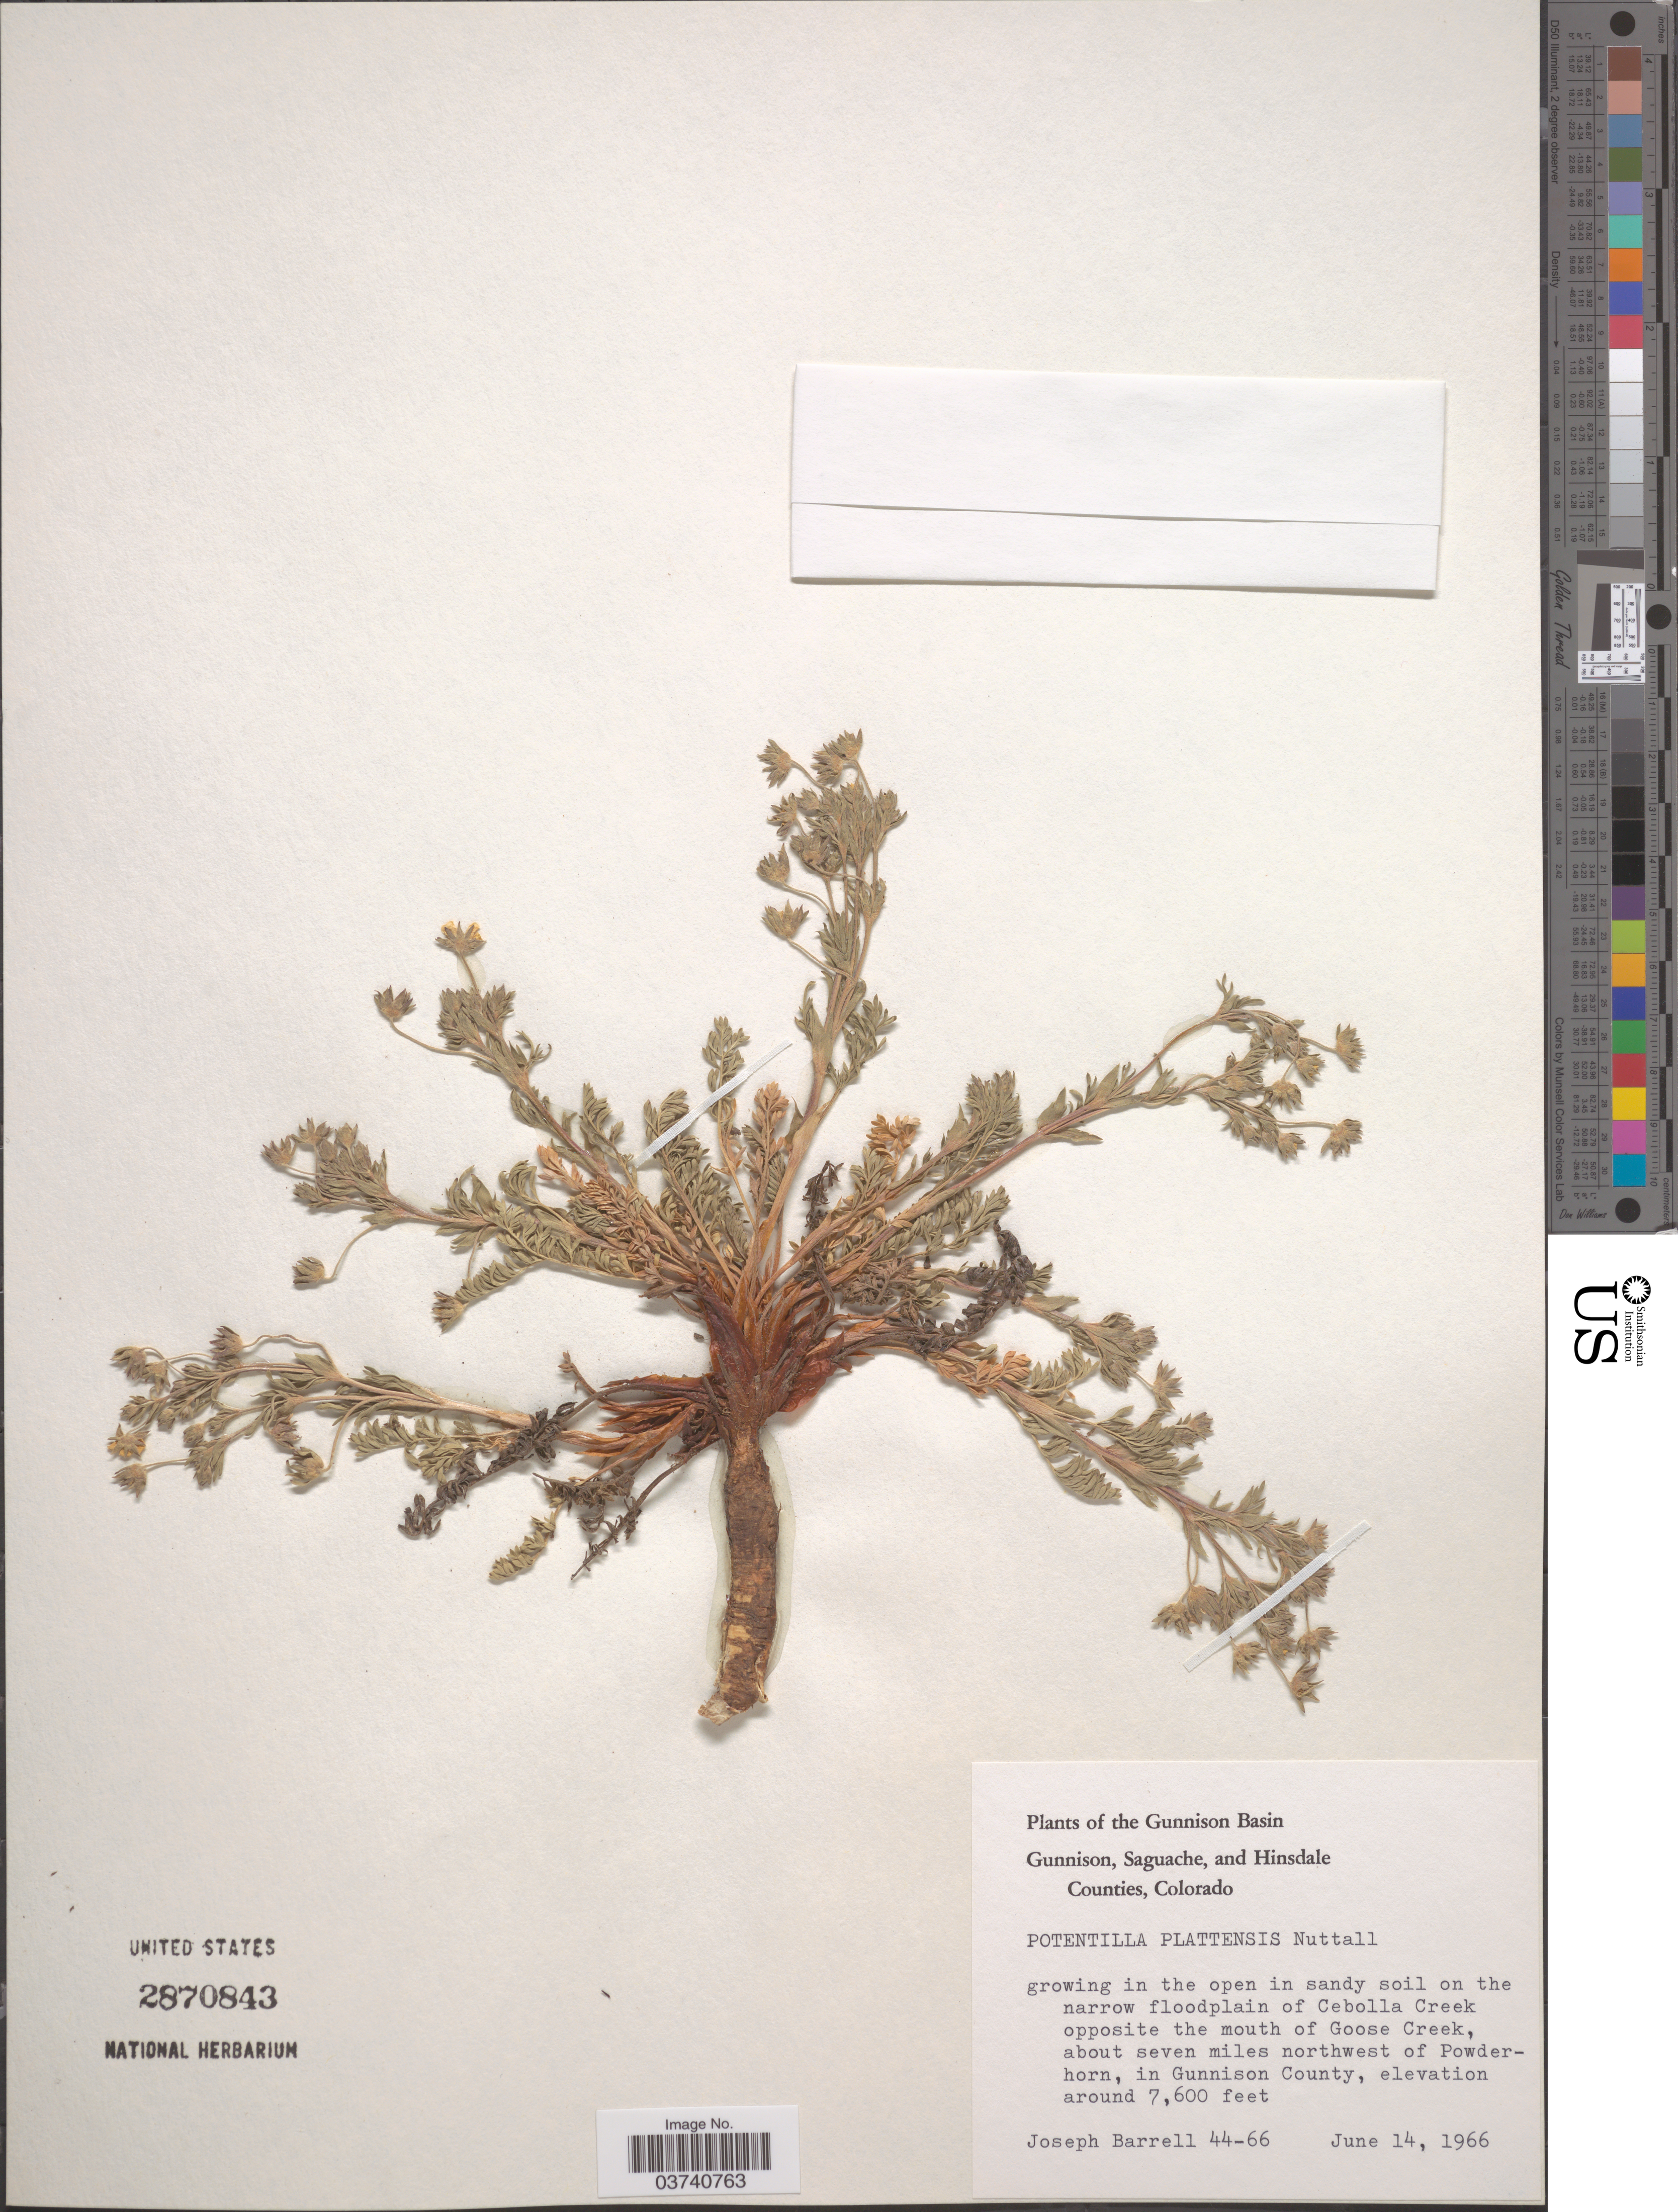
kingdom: Plantae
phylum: Tracheophyta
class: Magnoliopsida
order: Rosales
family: Rosaceae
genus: Potentilla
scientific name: Potentilla plattensis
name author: Nutt.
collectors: J. Barrell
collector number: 44-66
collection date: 1966-06-14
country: United States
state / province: Colorado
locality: The Gunnison Basin. On the narrow floodplain of Cebolla Creek opposite the mouth of Goose Creek, about seven miles northwest of Powderhorn, in Gunnison County.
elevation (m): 2316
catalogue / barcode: US 2870843